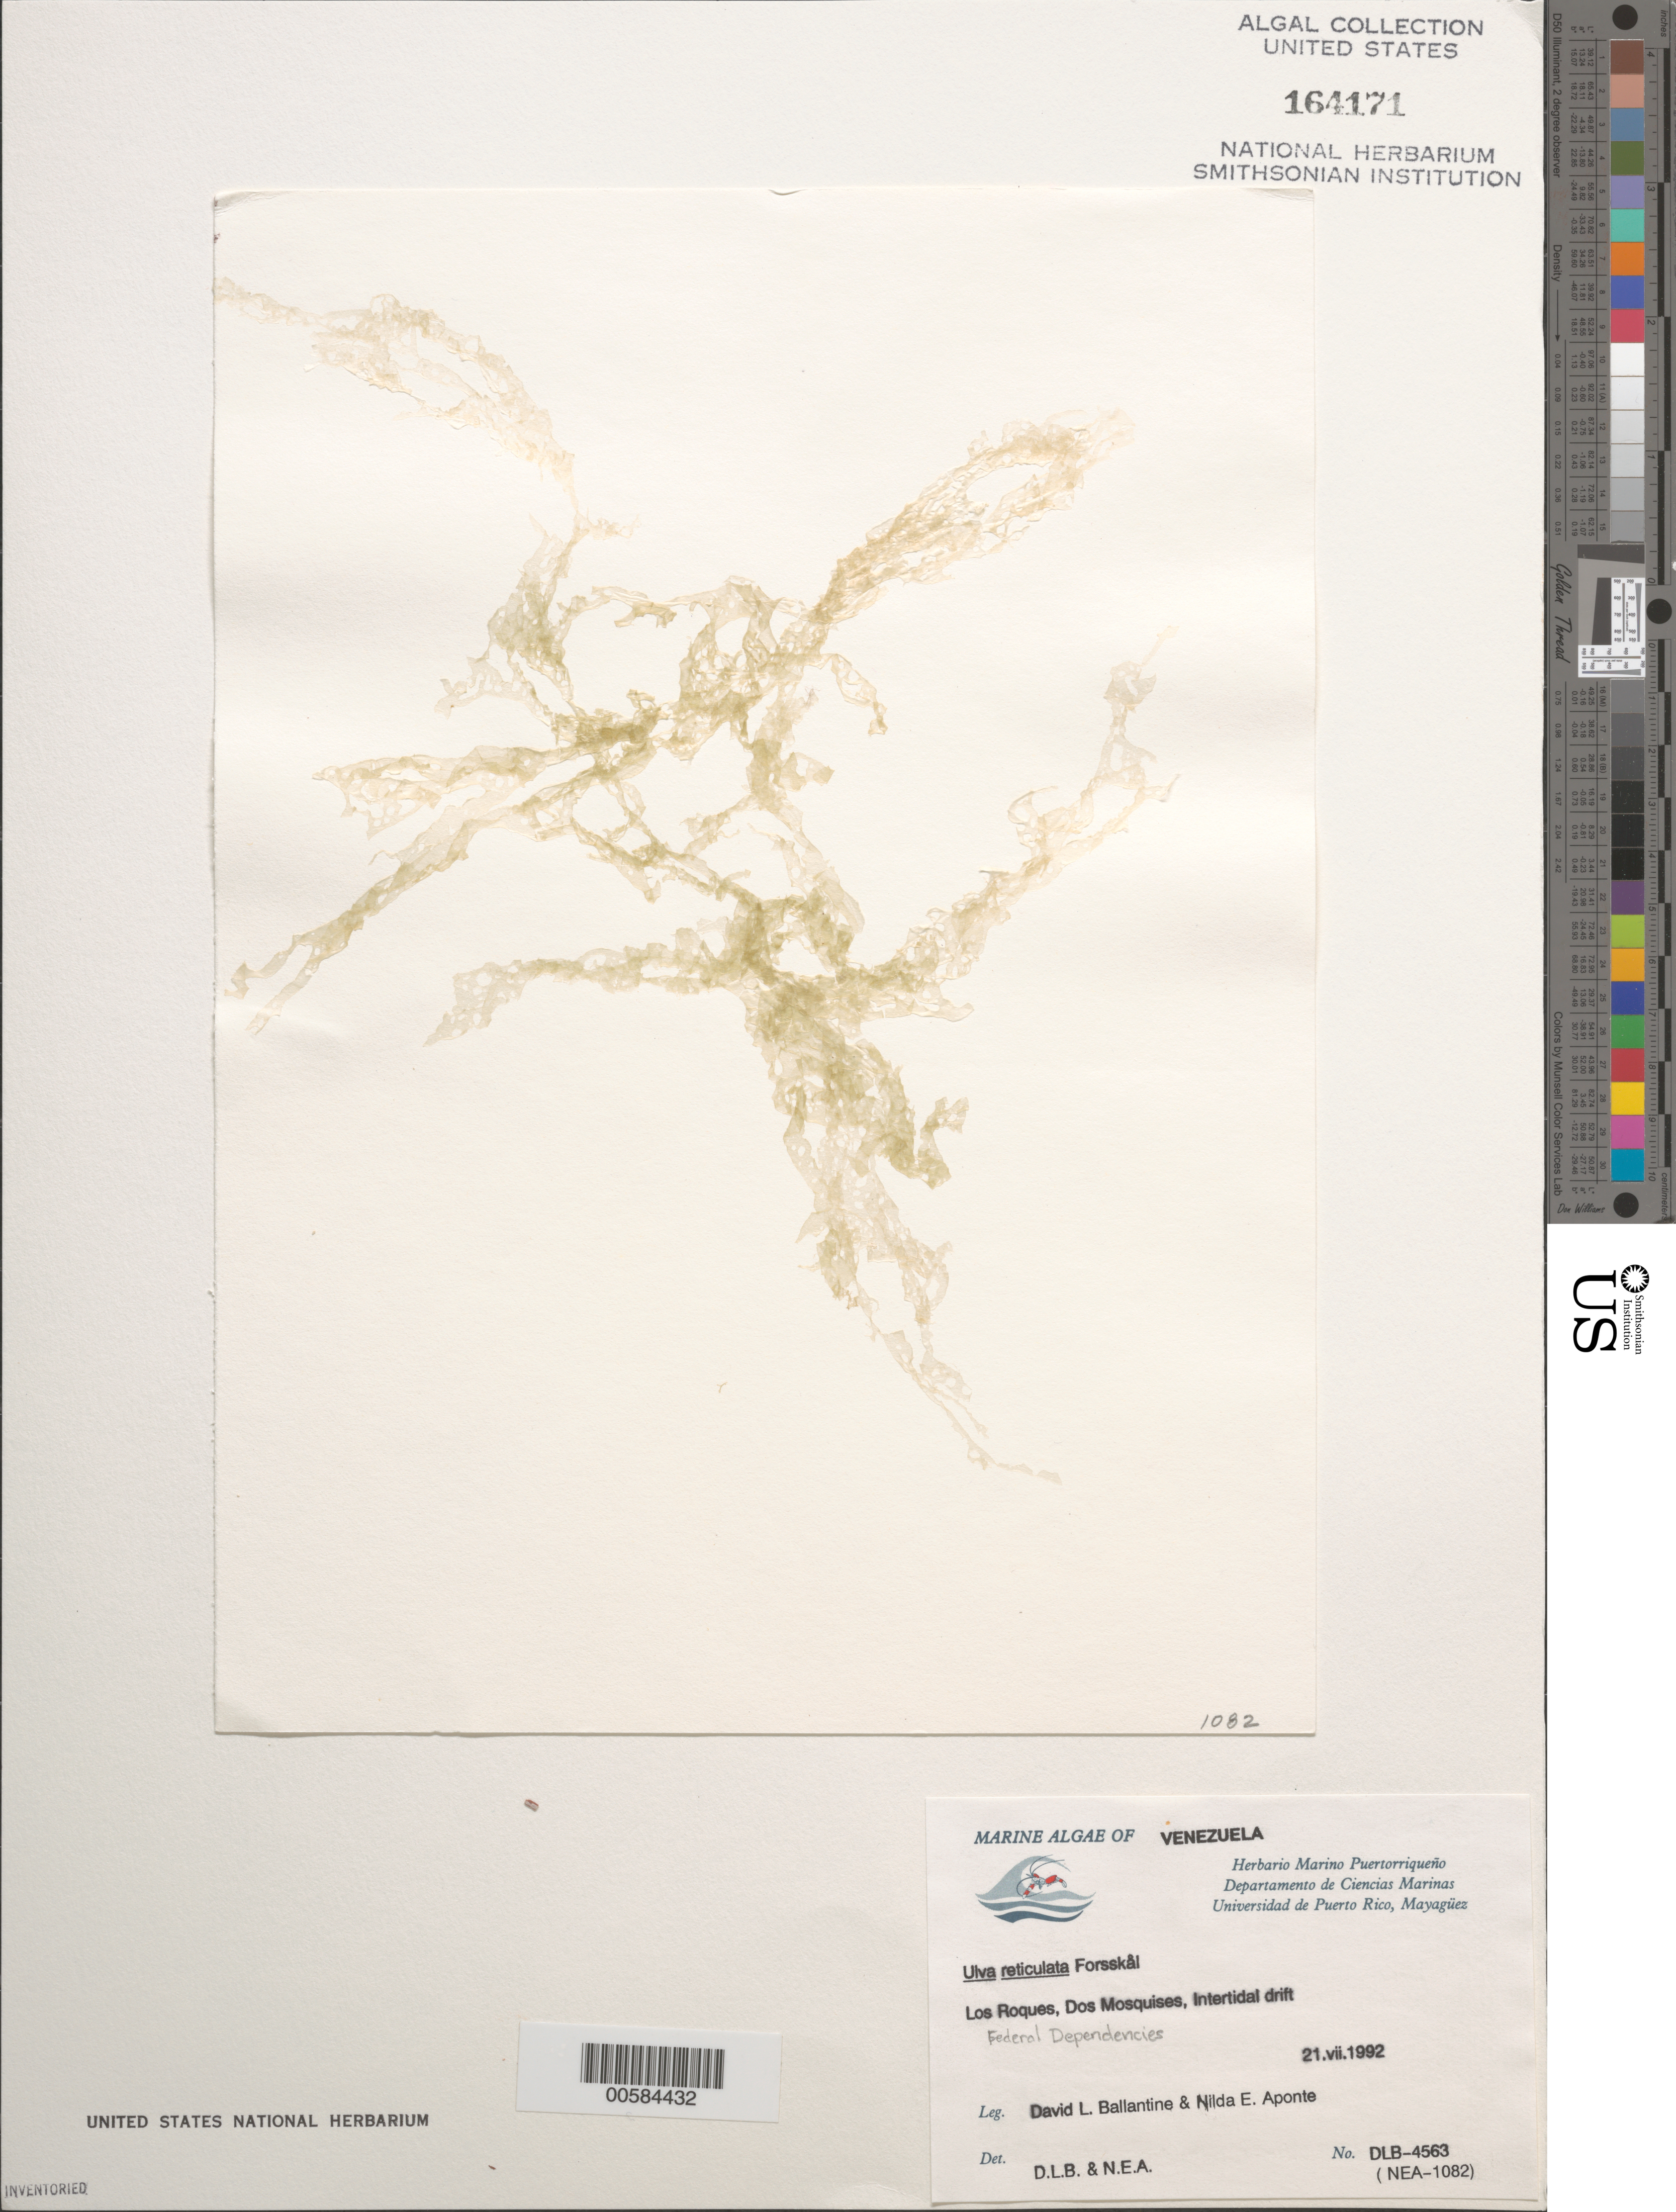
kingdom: Plantae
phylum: Chlorophyta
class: Ulvophyceae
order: Ulvales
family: Ulvaceae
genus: Ulva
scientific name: Ulva reticulata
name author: Forssk.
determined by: Ballantine, D. L.; Aponte, N. E.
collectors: D.L. Ballantine & N. E. Aponte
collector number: DLB 4563 & 1082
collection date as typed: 21 Jul 1992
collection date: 1992-07-21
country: Venezuela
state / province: Dependencias Federales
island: Gran Roque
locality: Los Roques, dos Mosquises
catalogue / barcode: US 164171